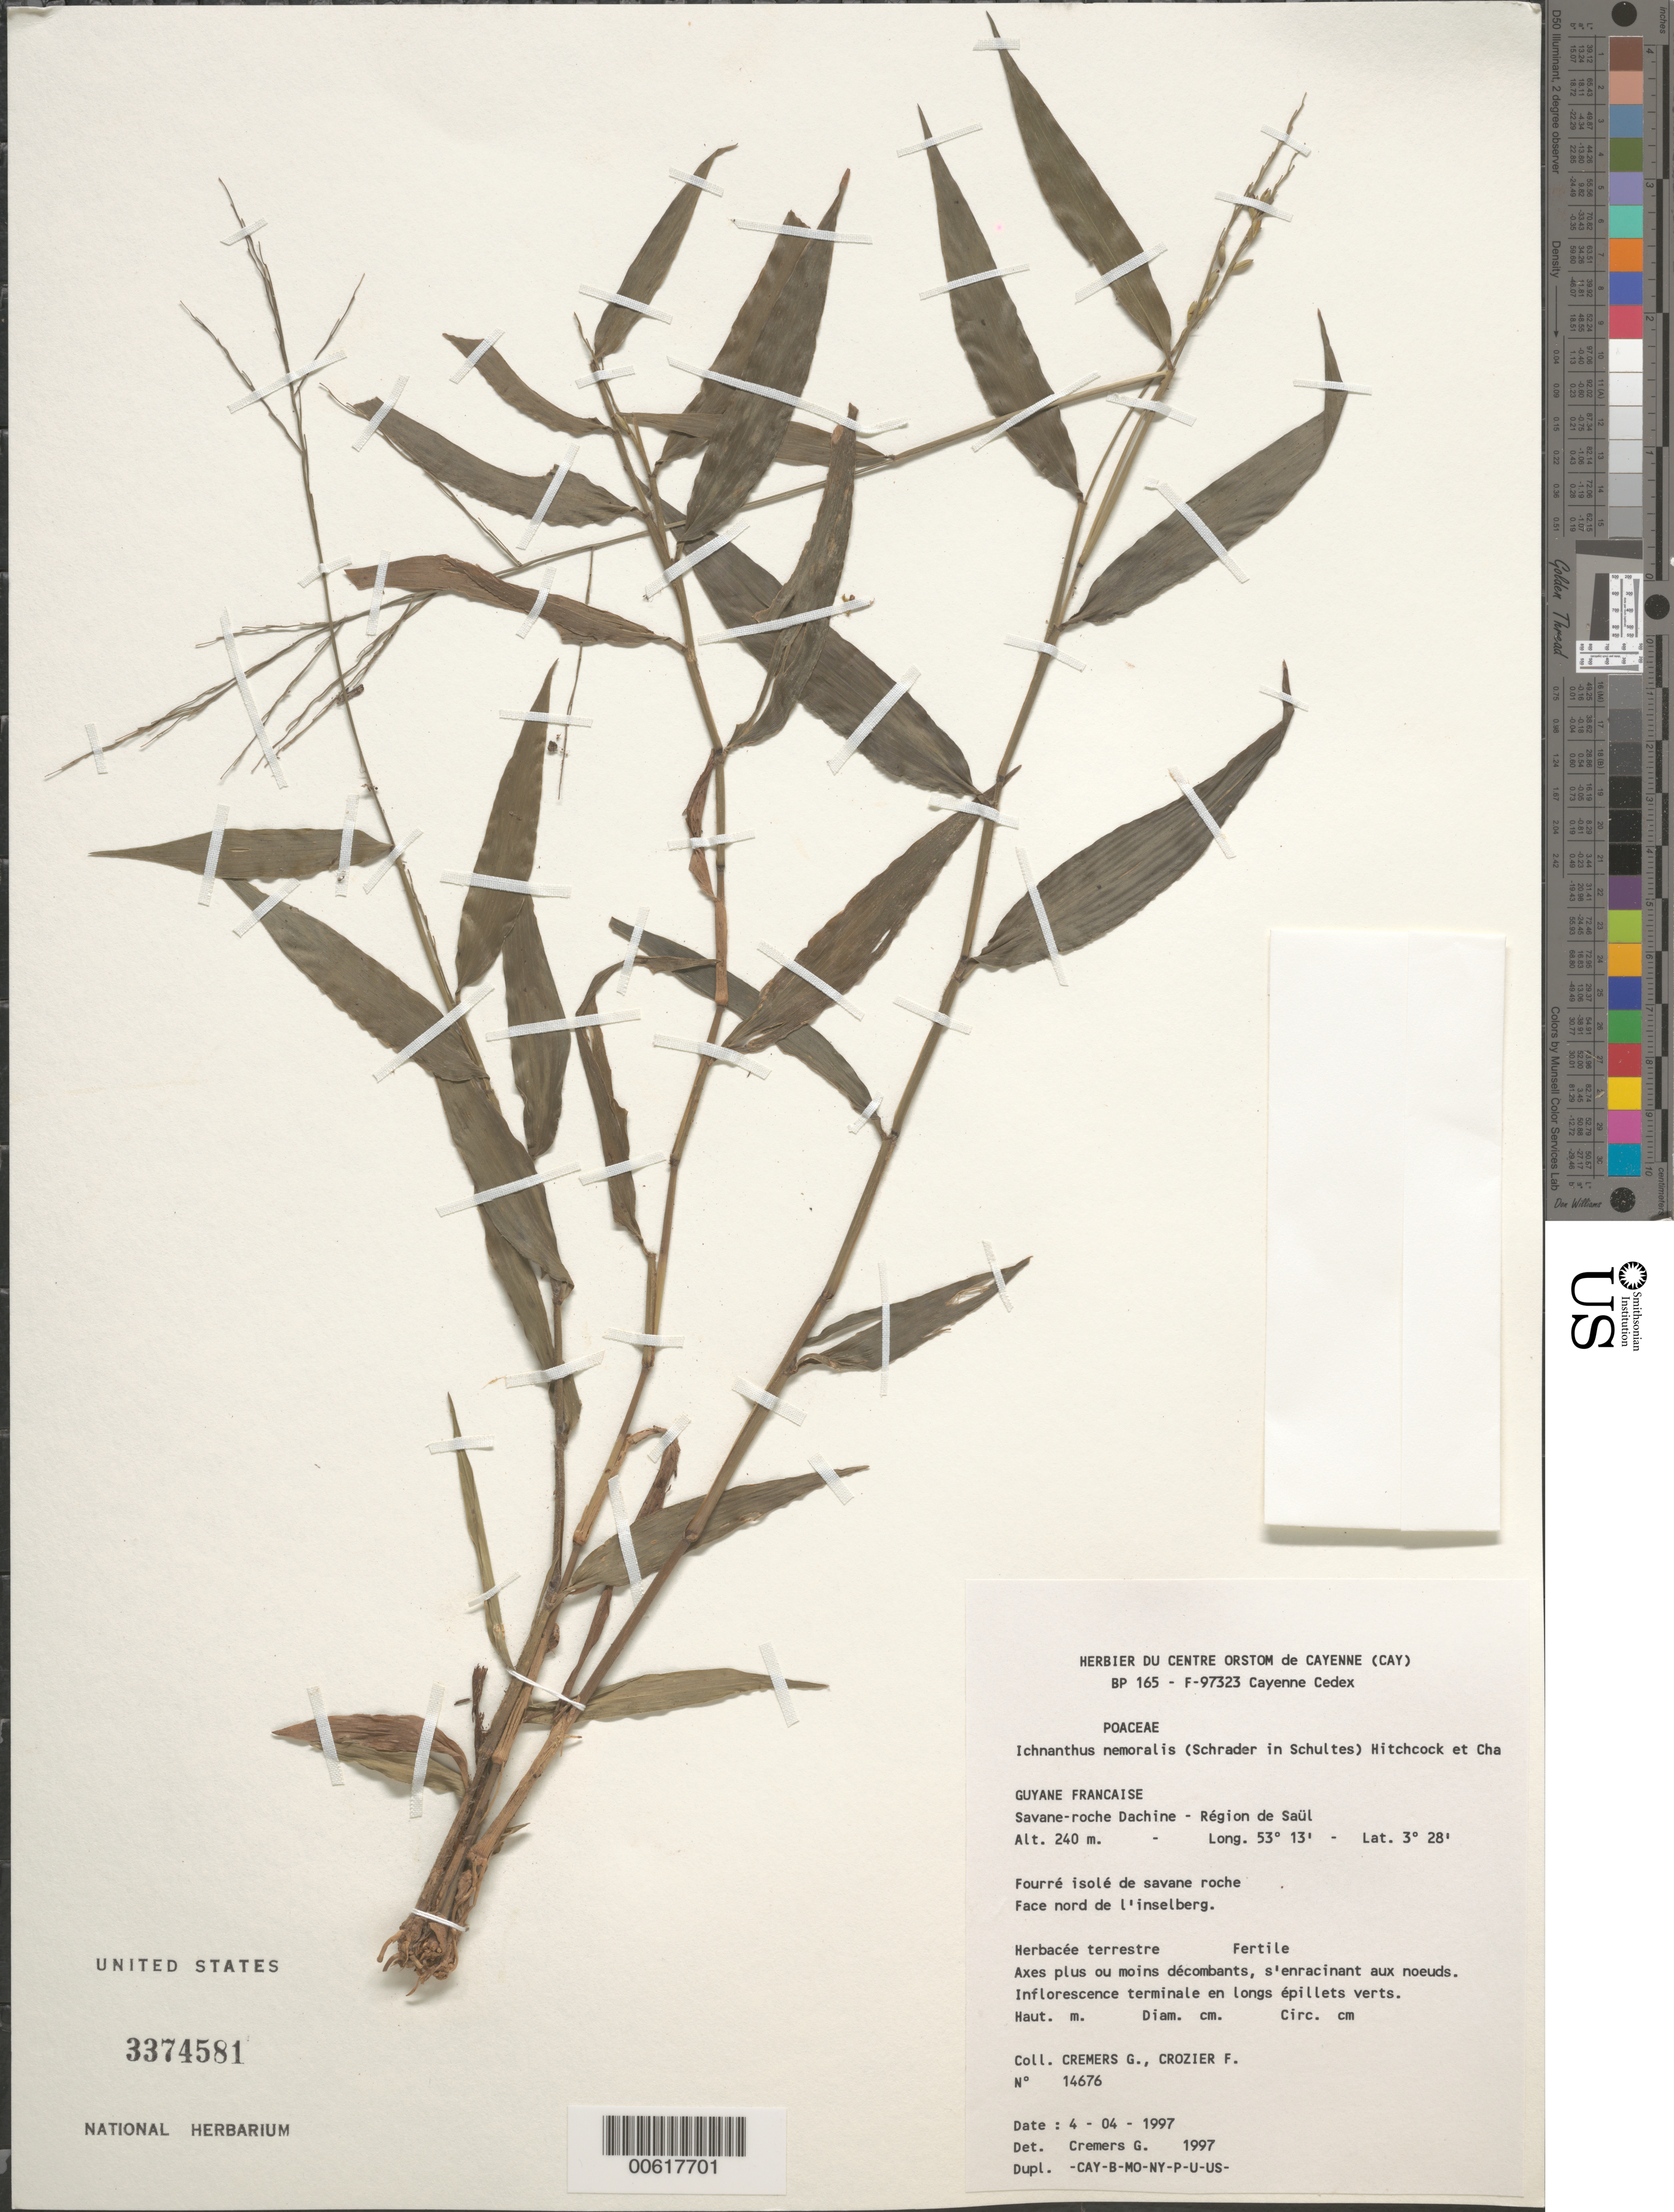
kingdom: Plantae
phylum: Tracheophyta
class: Liliopsida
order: Poales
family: Poaceae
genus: Ichnanthus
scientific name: Ichnanthus nemoralis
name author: (Schrad.) Hitchc. & Chase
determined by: Cremers, Georges A.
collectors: G. Cremers & F. Crozier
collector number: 14676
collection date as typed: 4-Apr-97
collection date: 1997-04-04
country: French Guiana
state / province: Saint-Laurent-du-Maroni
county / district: Saül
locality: Saül, savane-roche Dachine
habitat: Forêt claire sur inselberg. Face nord de l 'inselberg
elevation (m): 240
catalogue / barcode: US 3374581